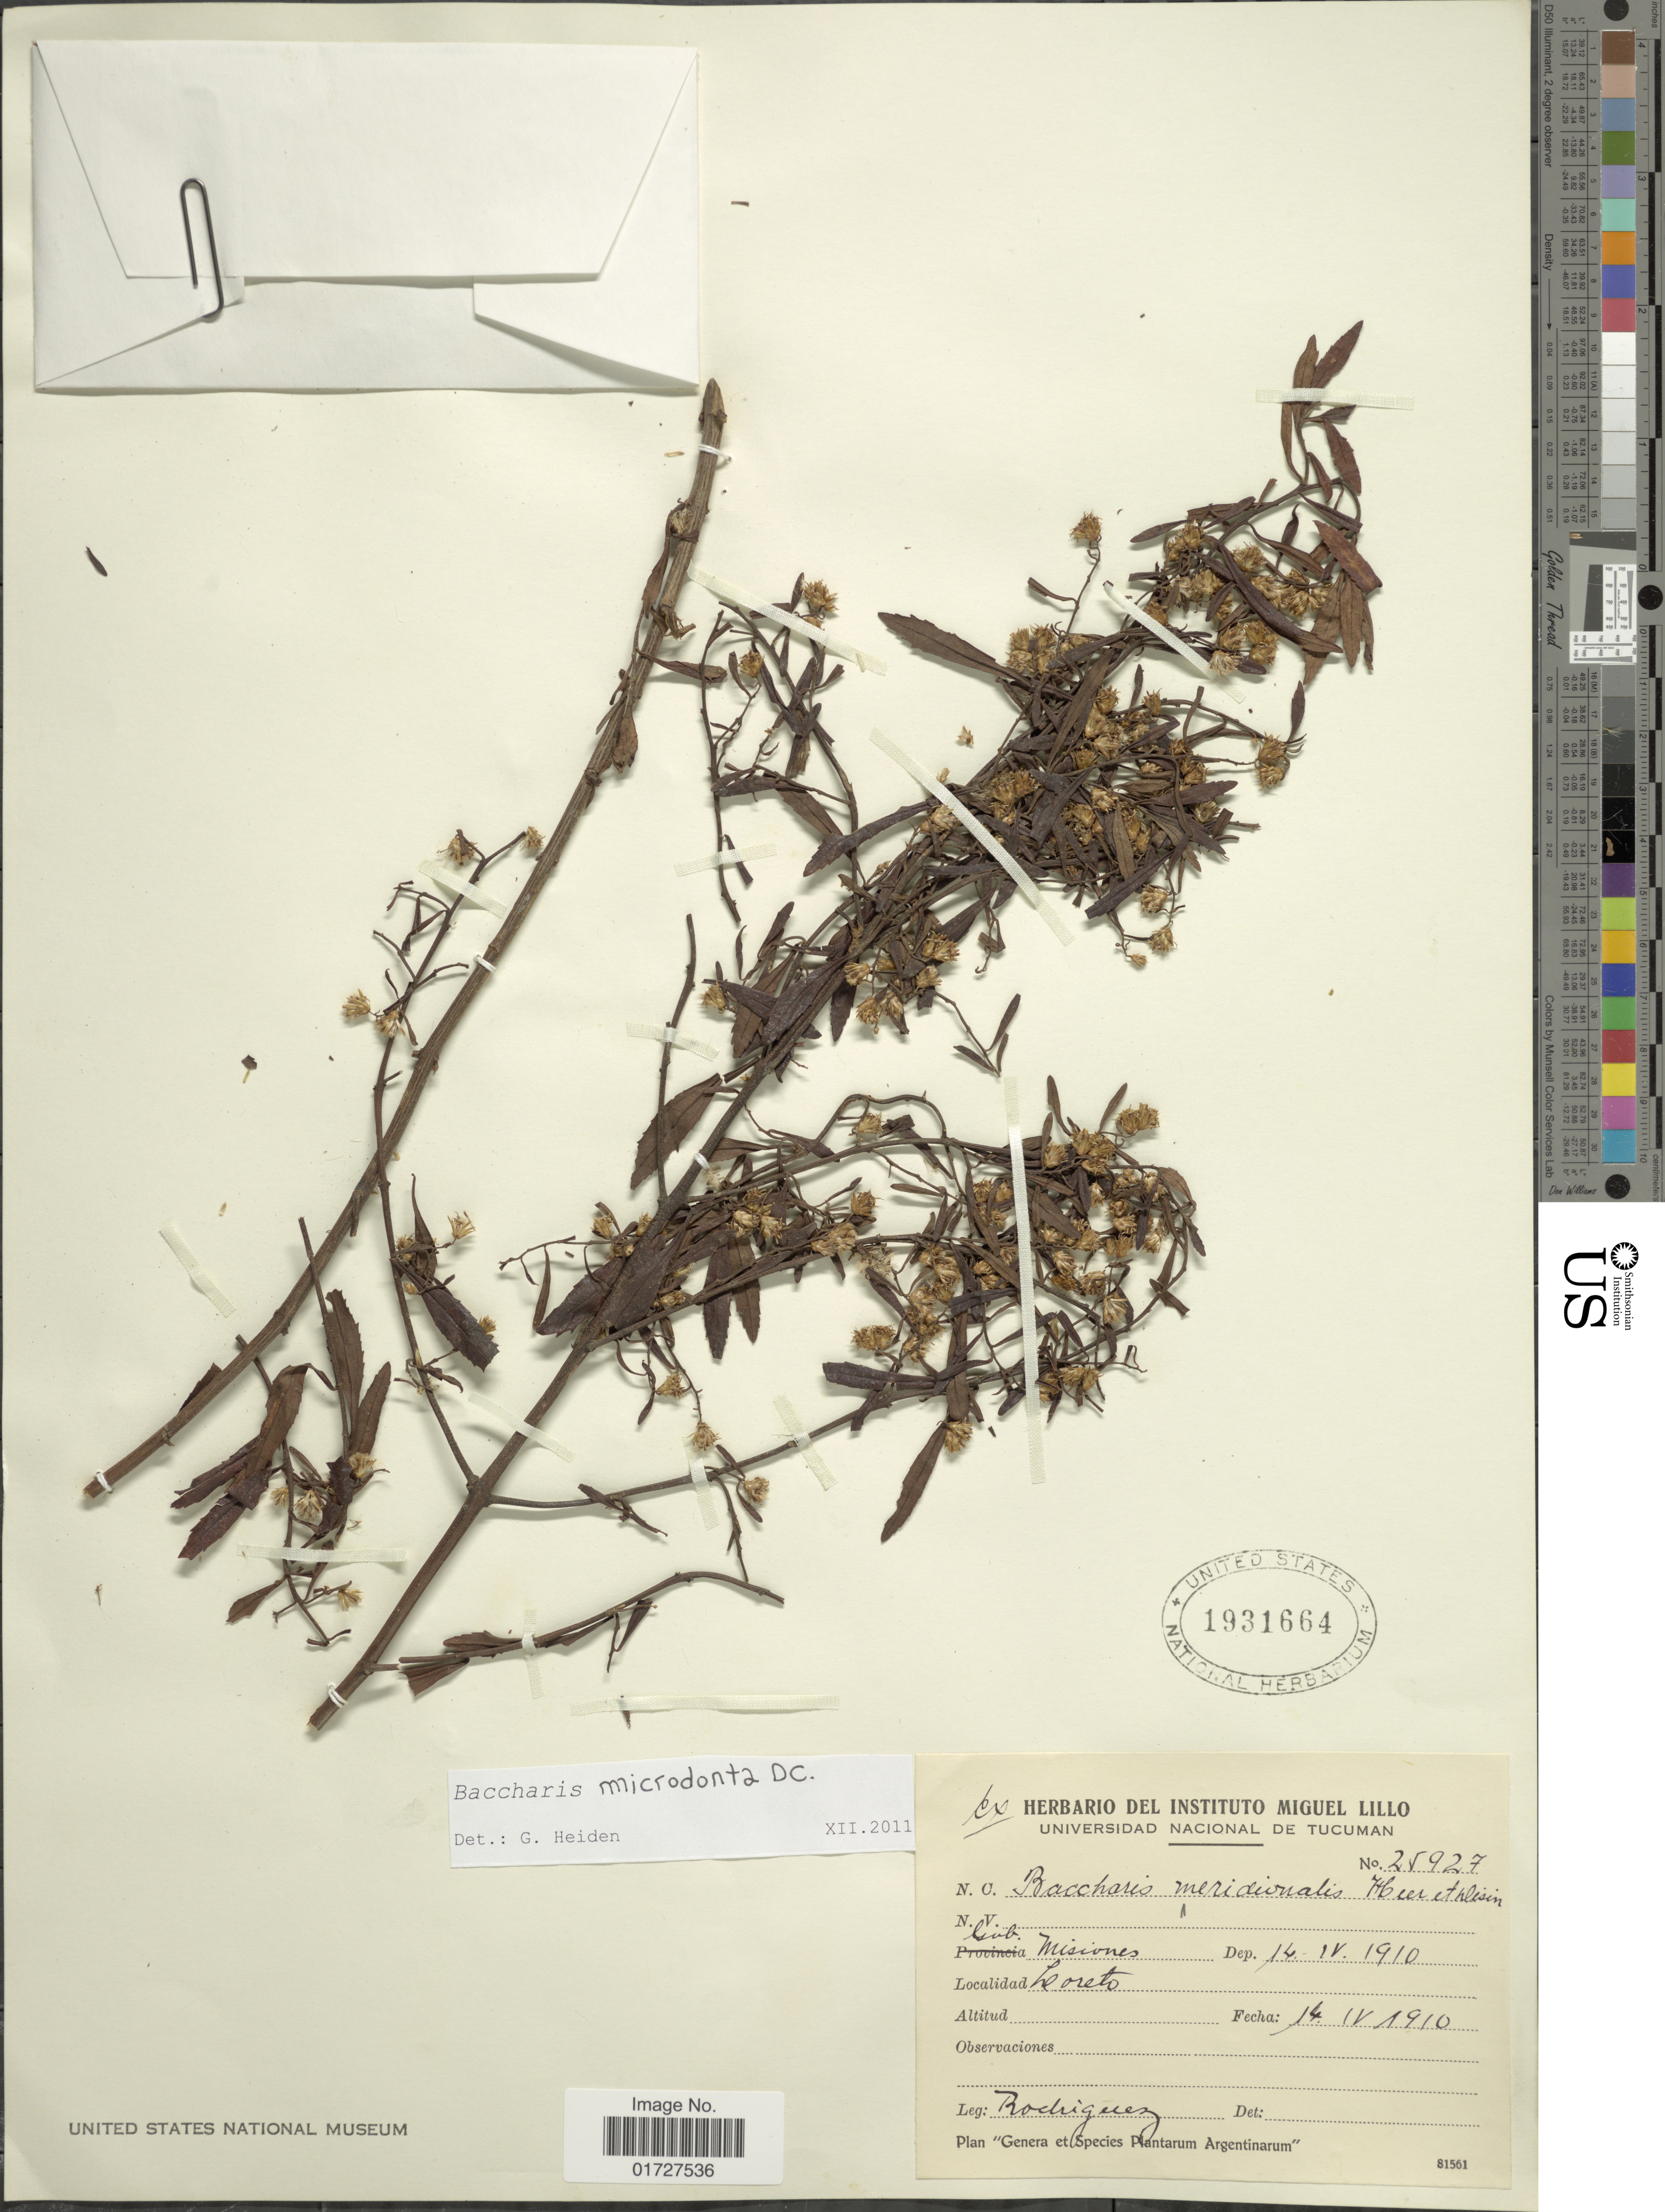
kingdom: Plantae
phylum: Tracheophyta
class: Magnoliopsida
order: Asterales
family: Asteraceae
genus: Baccharis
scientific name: Baccharis microdonta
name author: DC.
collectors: Rodriguez, --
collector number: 25927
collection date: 1910-04-14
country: Argentina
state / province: Misiones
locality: Loreto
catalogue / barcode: US 1931664